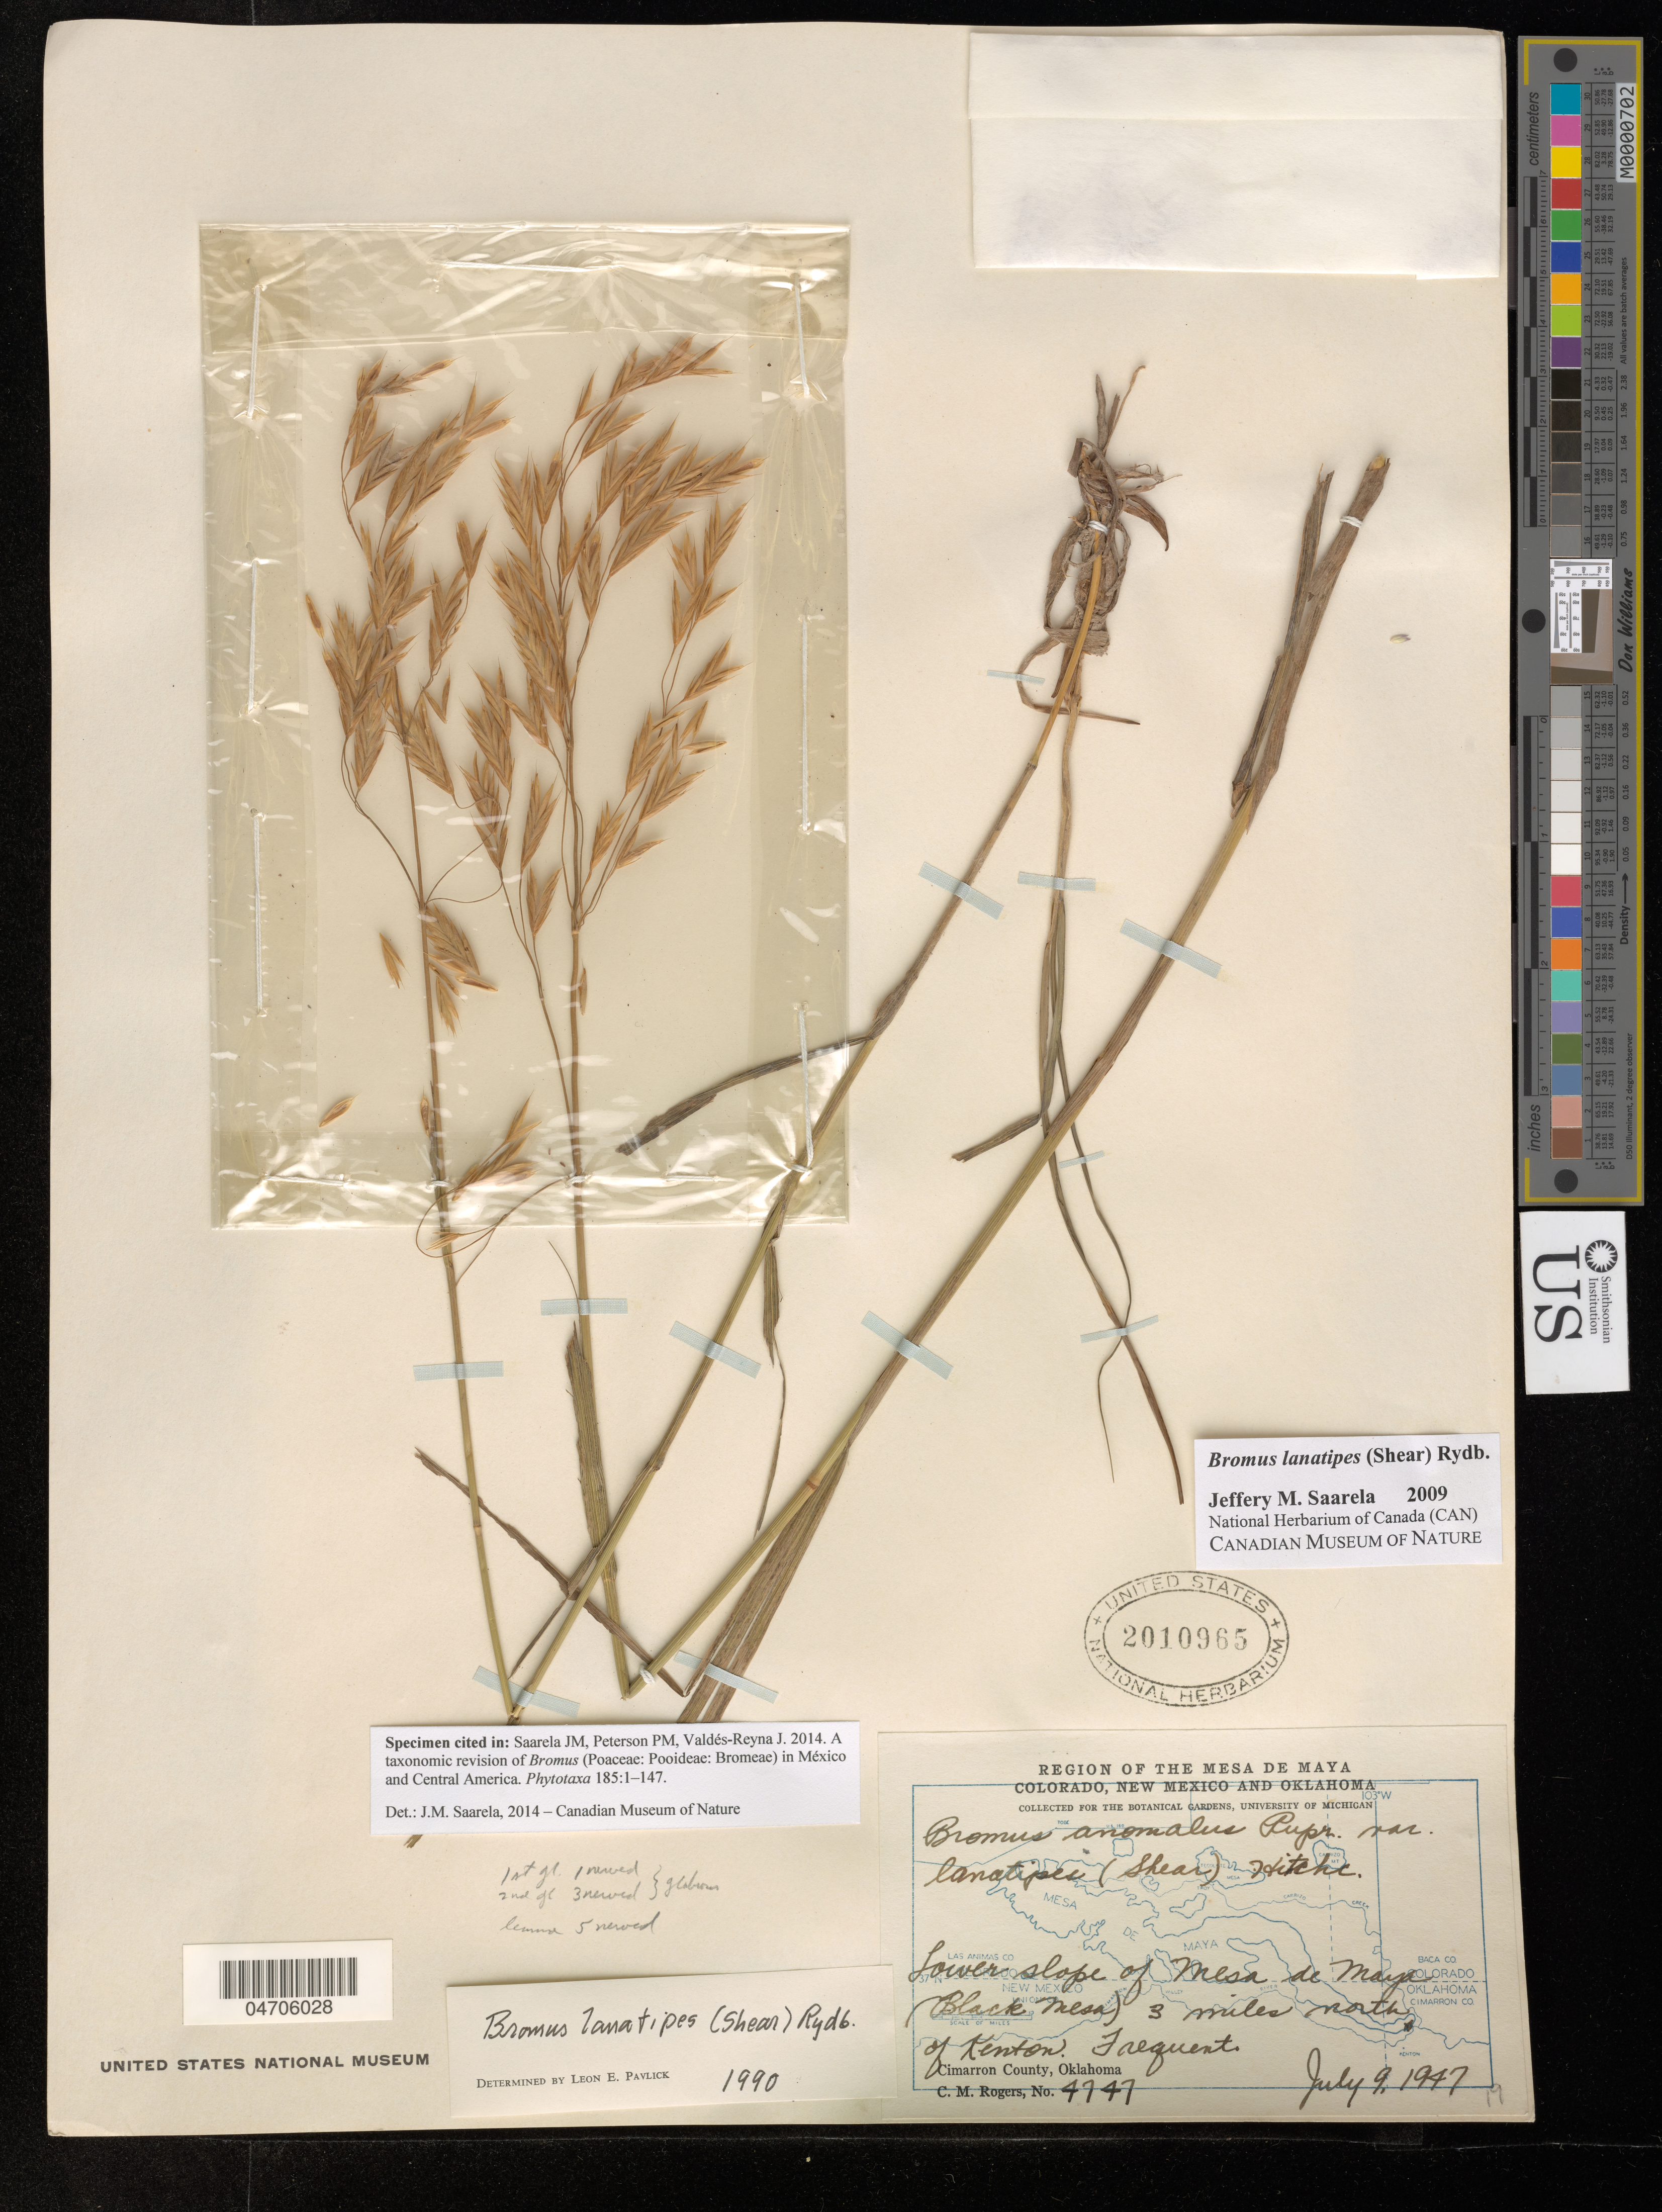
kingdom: Plantae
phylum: Tracheophyta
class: Liliopsida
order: Poales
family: Poaceae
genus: Bromus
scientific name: Bromus lanatipes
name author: (Shear) Rydb.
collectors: C. M. Rogers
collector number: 4747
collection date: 1947-07-09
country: United States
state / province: Oklahoma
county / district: Cimarron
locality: Region of the Mesa de Maya. Lower slope of Mesa de Maya (Black Mesa) 3 miles north of Kenton. Cimarron County.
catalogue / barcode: US 2010965